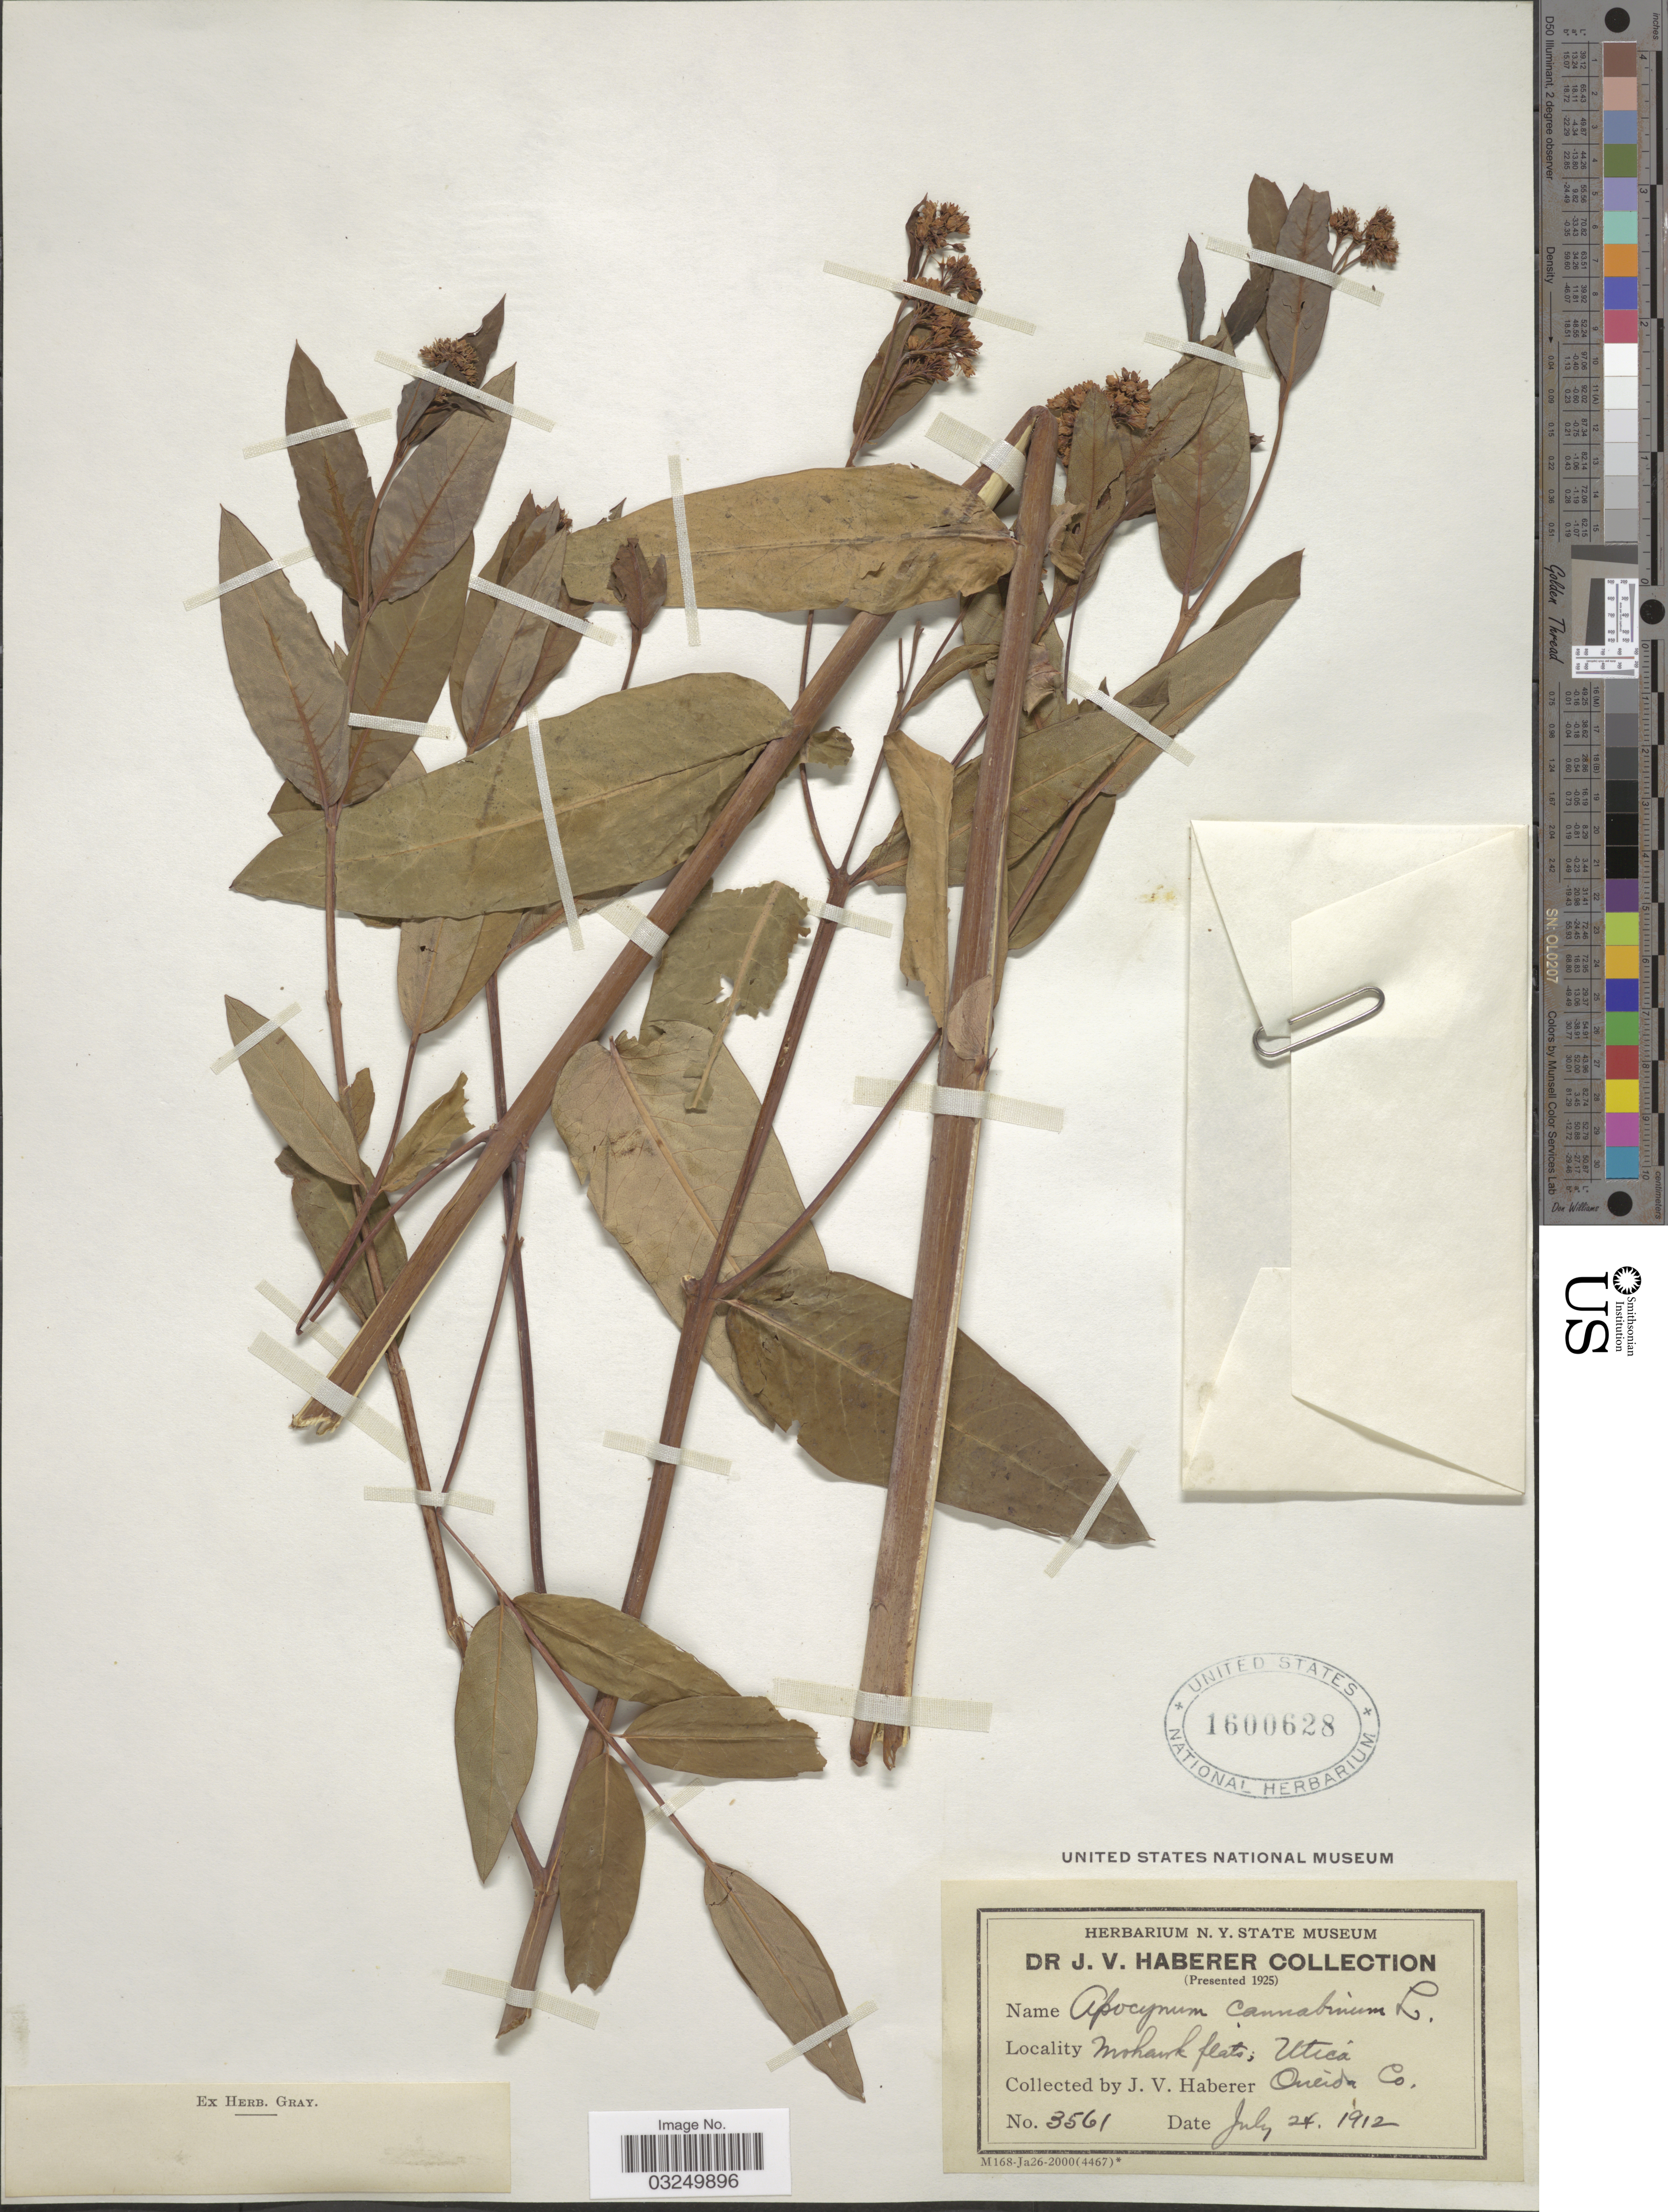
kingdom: Plantae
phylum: Tracheophyta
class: Magnoliopsida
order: Gentianales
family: Apocynaceae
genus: Apocynum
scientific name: Apocynum cannabinum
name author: L.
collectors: J. V. Haberer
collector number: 3561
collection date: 1912-07-24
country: United States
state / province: New York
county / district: Oneida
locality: Mohawk flats; Utica. Oneida Co.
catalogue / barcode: US 1600628